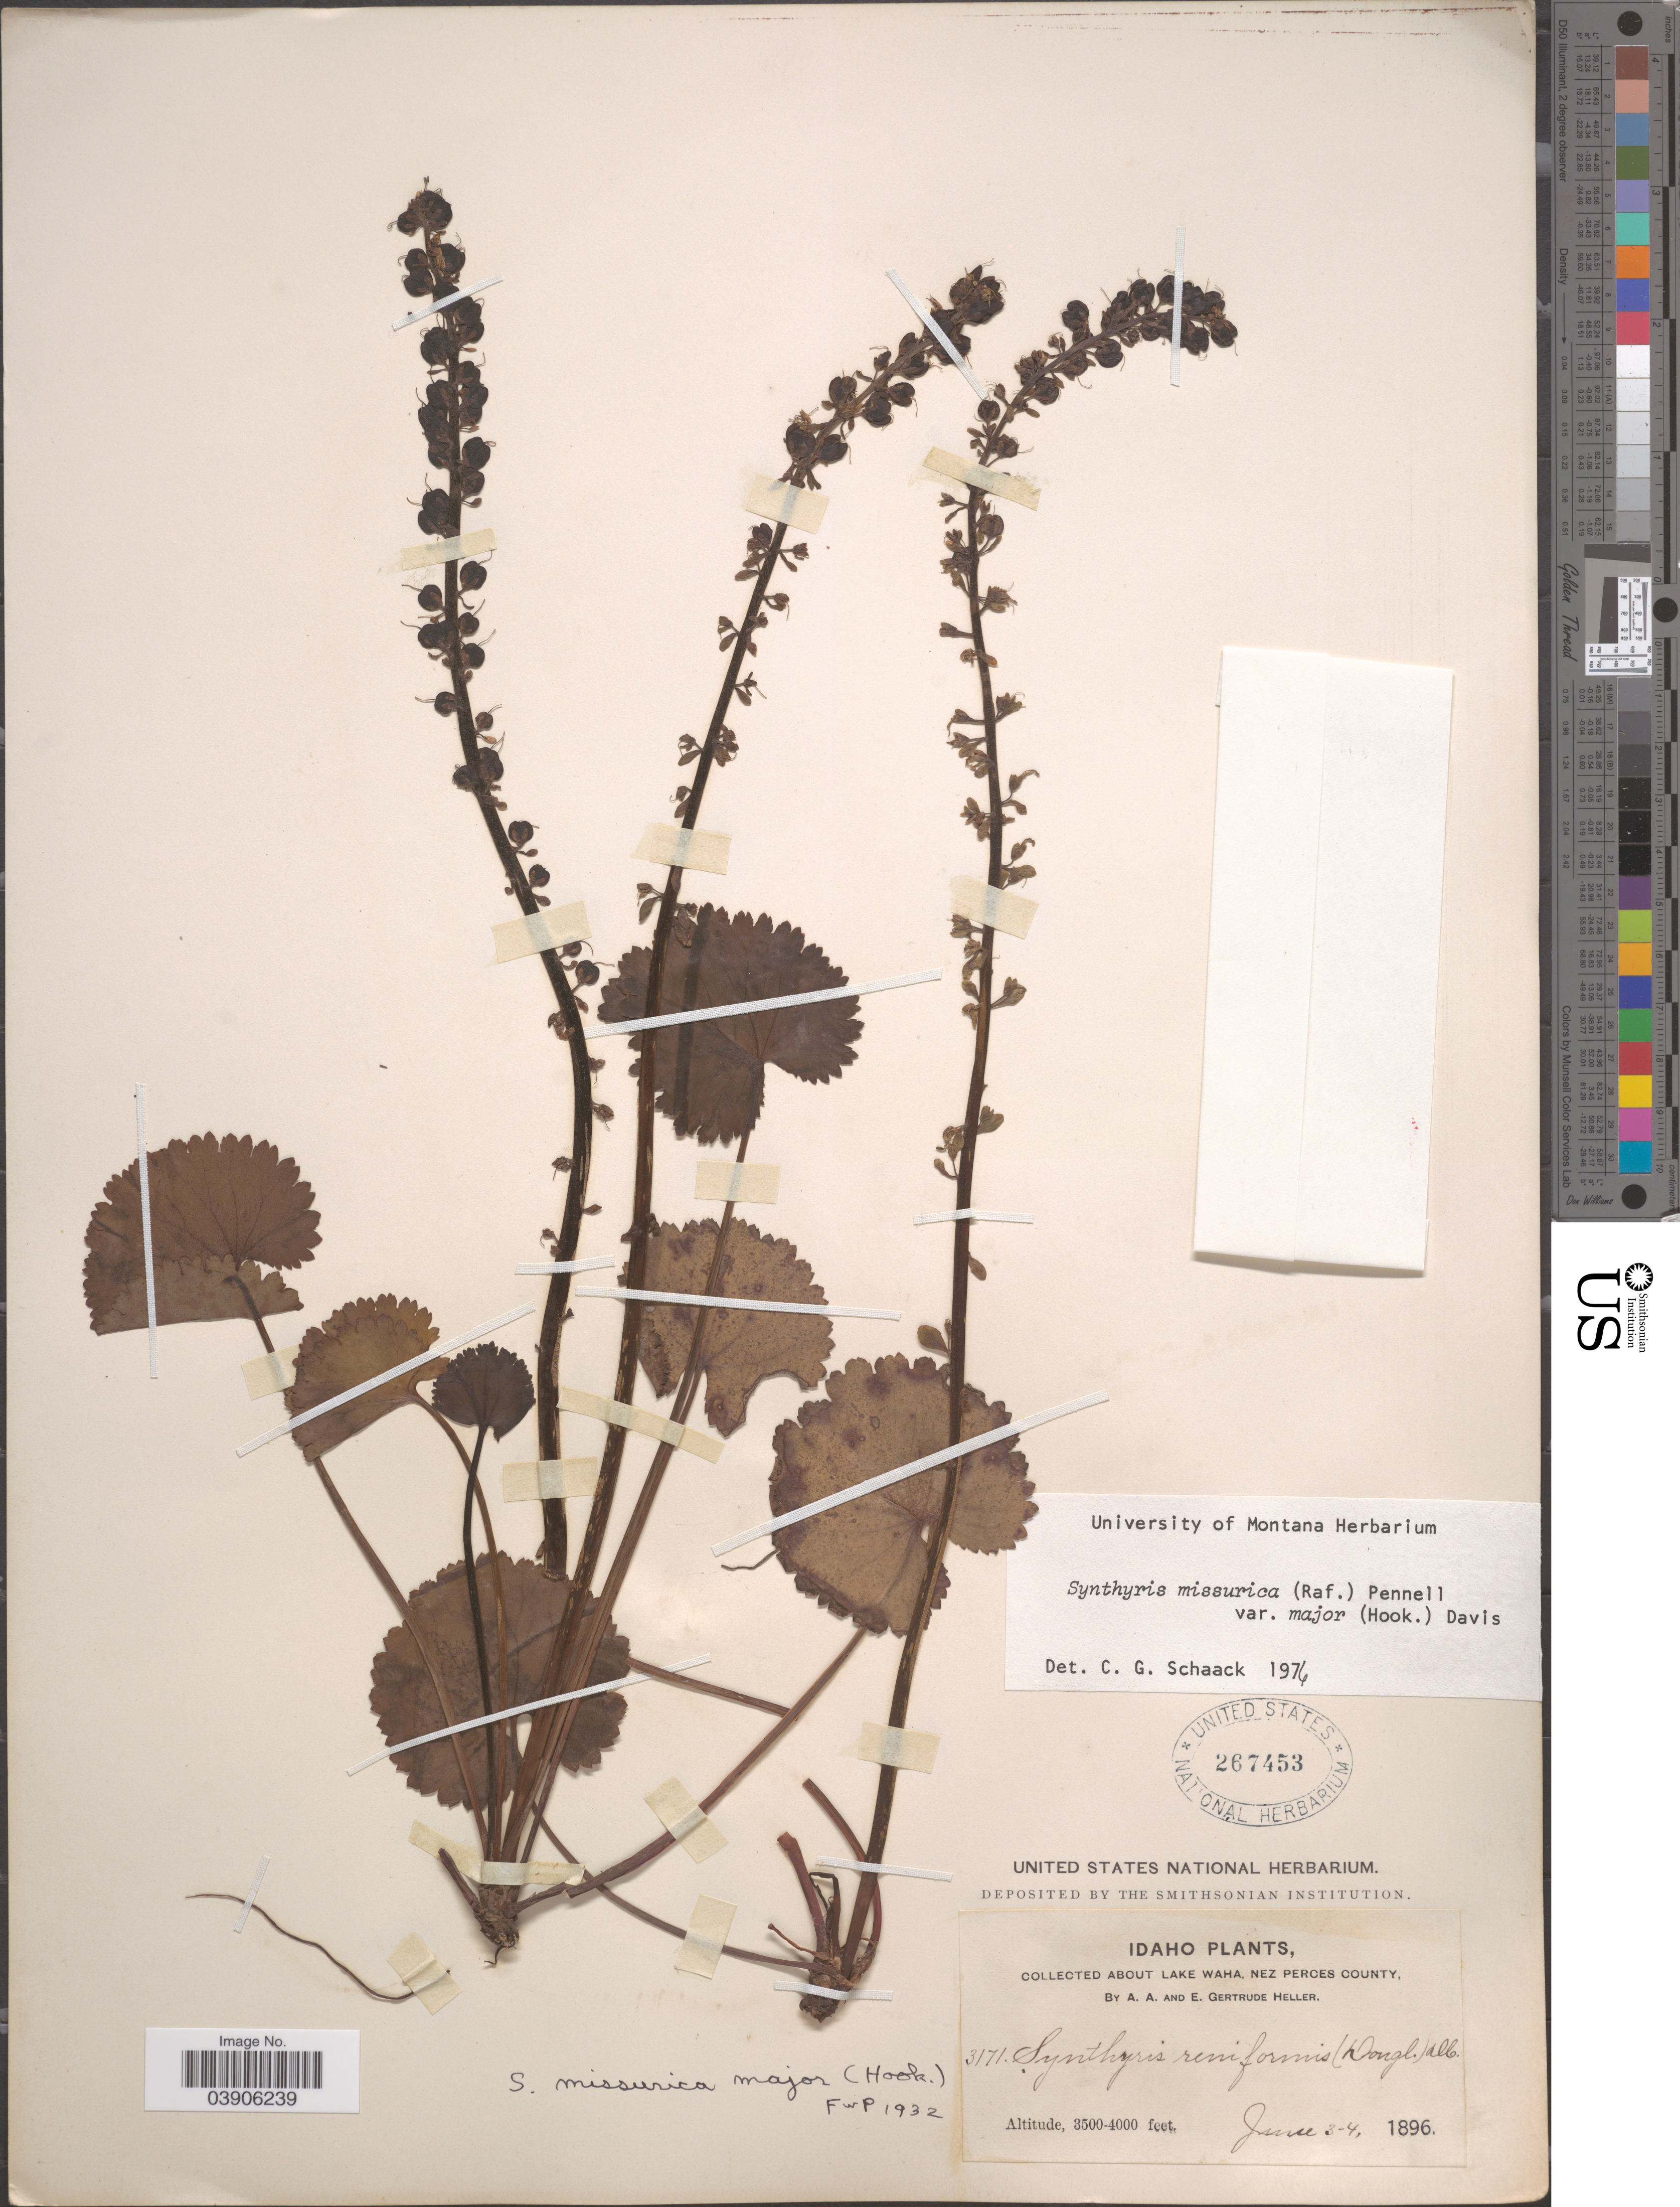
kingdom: Plantae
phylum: Tracheophyta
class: Magnoliopsida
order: Lamiales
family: Plantaginaceae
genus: Synthyris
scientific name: Synthyris missurica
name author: (Raf.) Pennell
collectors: A. A. Heller & E. G. Heller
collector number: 3171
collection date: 1896-06-03/1896-06-04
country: United States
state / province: Idaho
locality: About Lake Waha, Nez Perces County.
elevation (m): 1067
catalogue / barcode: US 267453